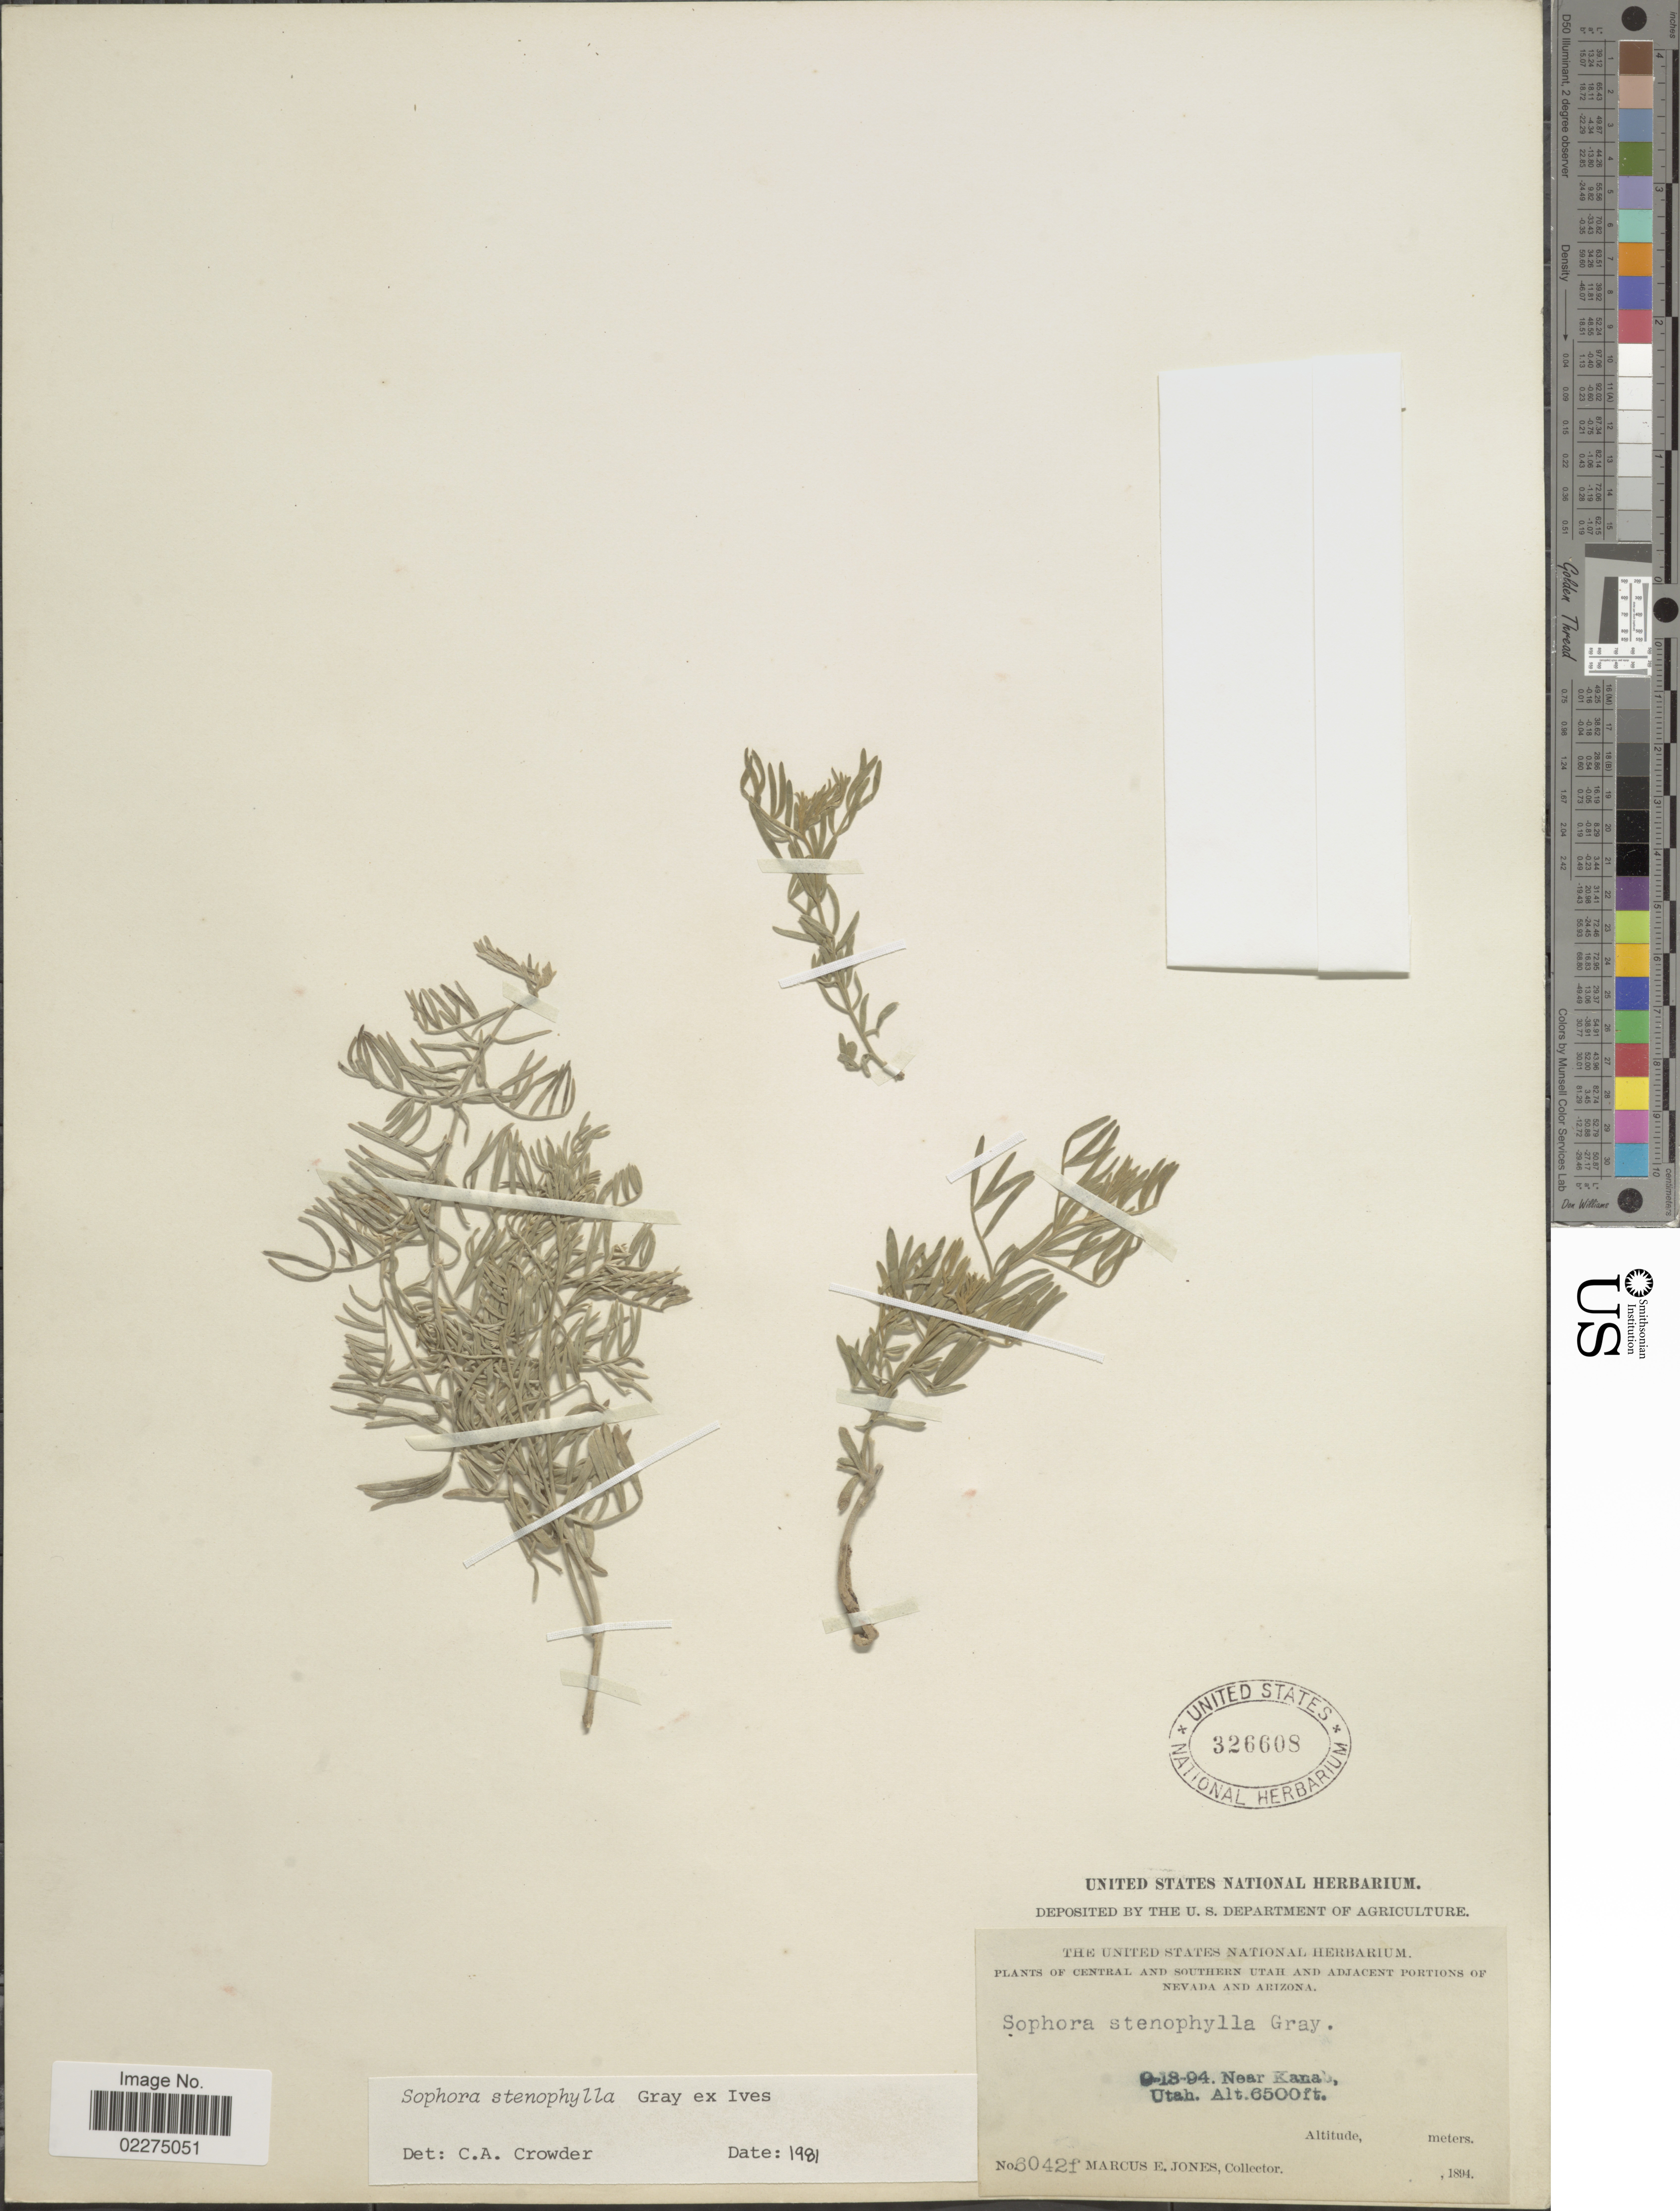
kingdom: Plantae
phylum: Tracheophyta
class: Magnoliopsida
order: Fabales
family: Fabaceae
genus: Sophora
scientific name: Sophora stenophylla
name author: A. Gray in Ives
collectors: M. E. Jones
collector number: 6024f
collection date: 1894-09-18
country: United States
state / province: Utah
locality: Central and Southern Utah. Near Kanab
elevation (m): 1981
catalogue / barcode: US 326608